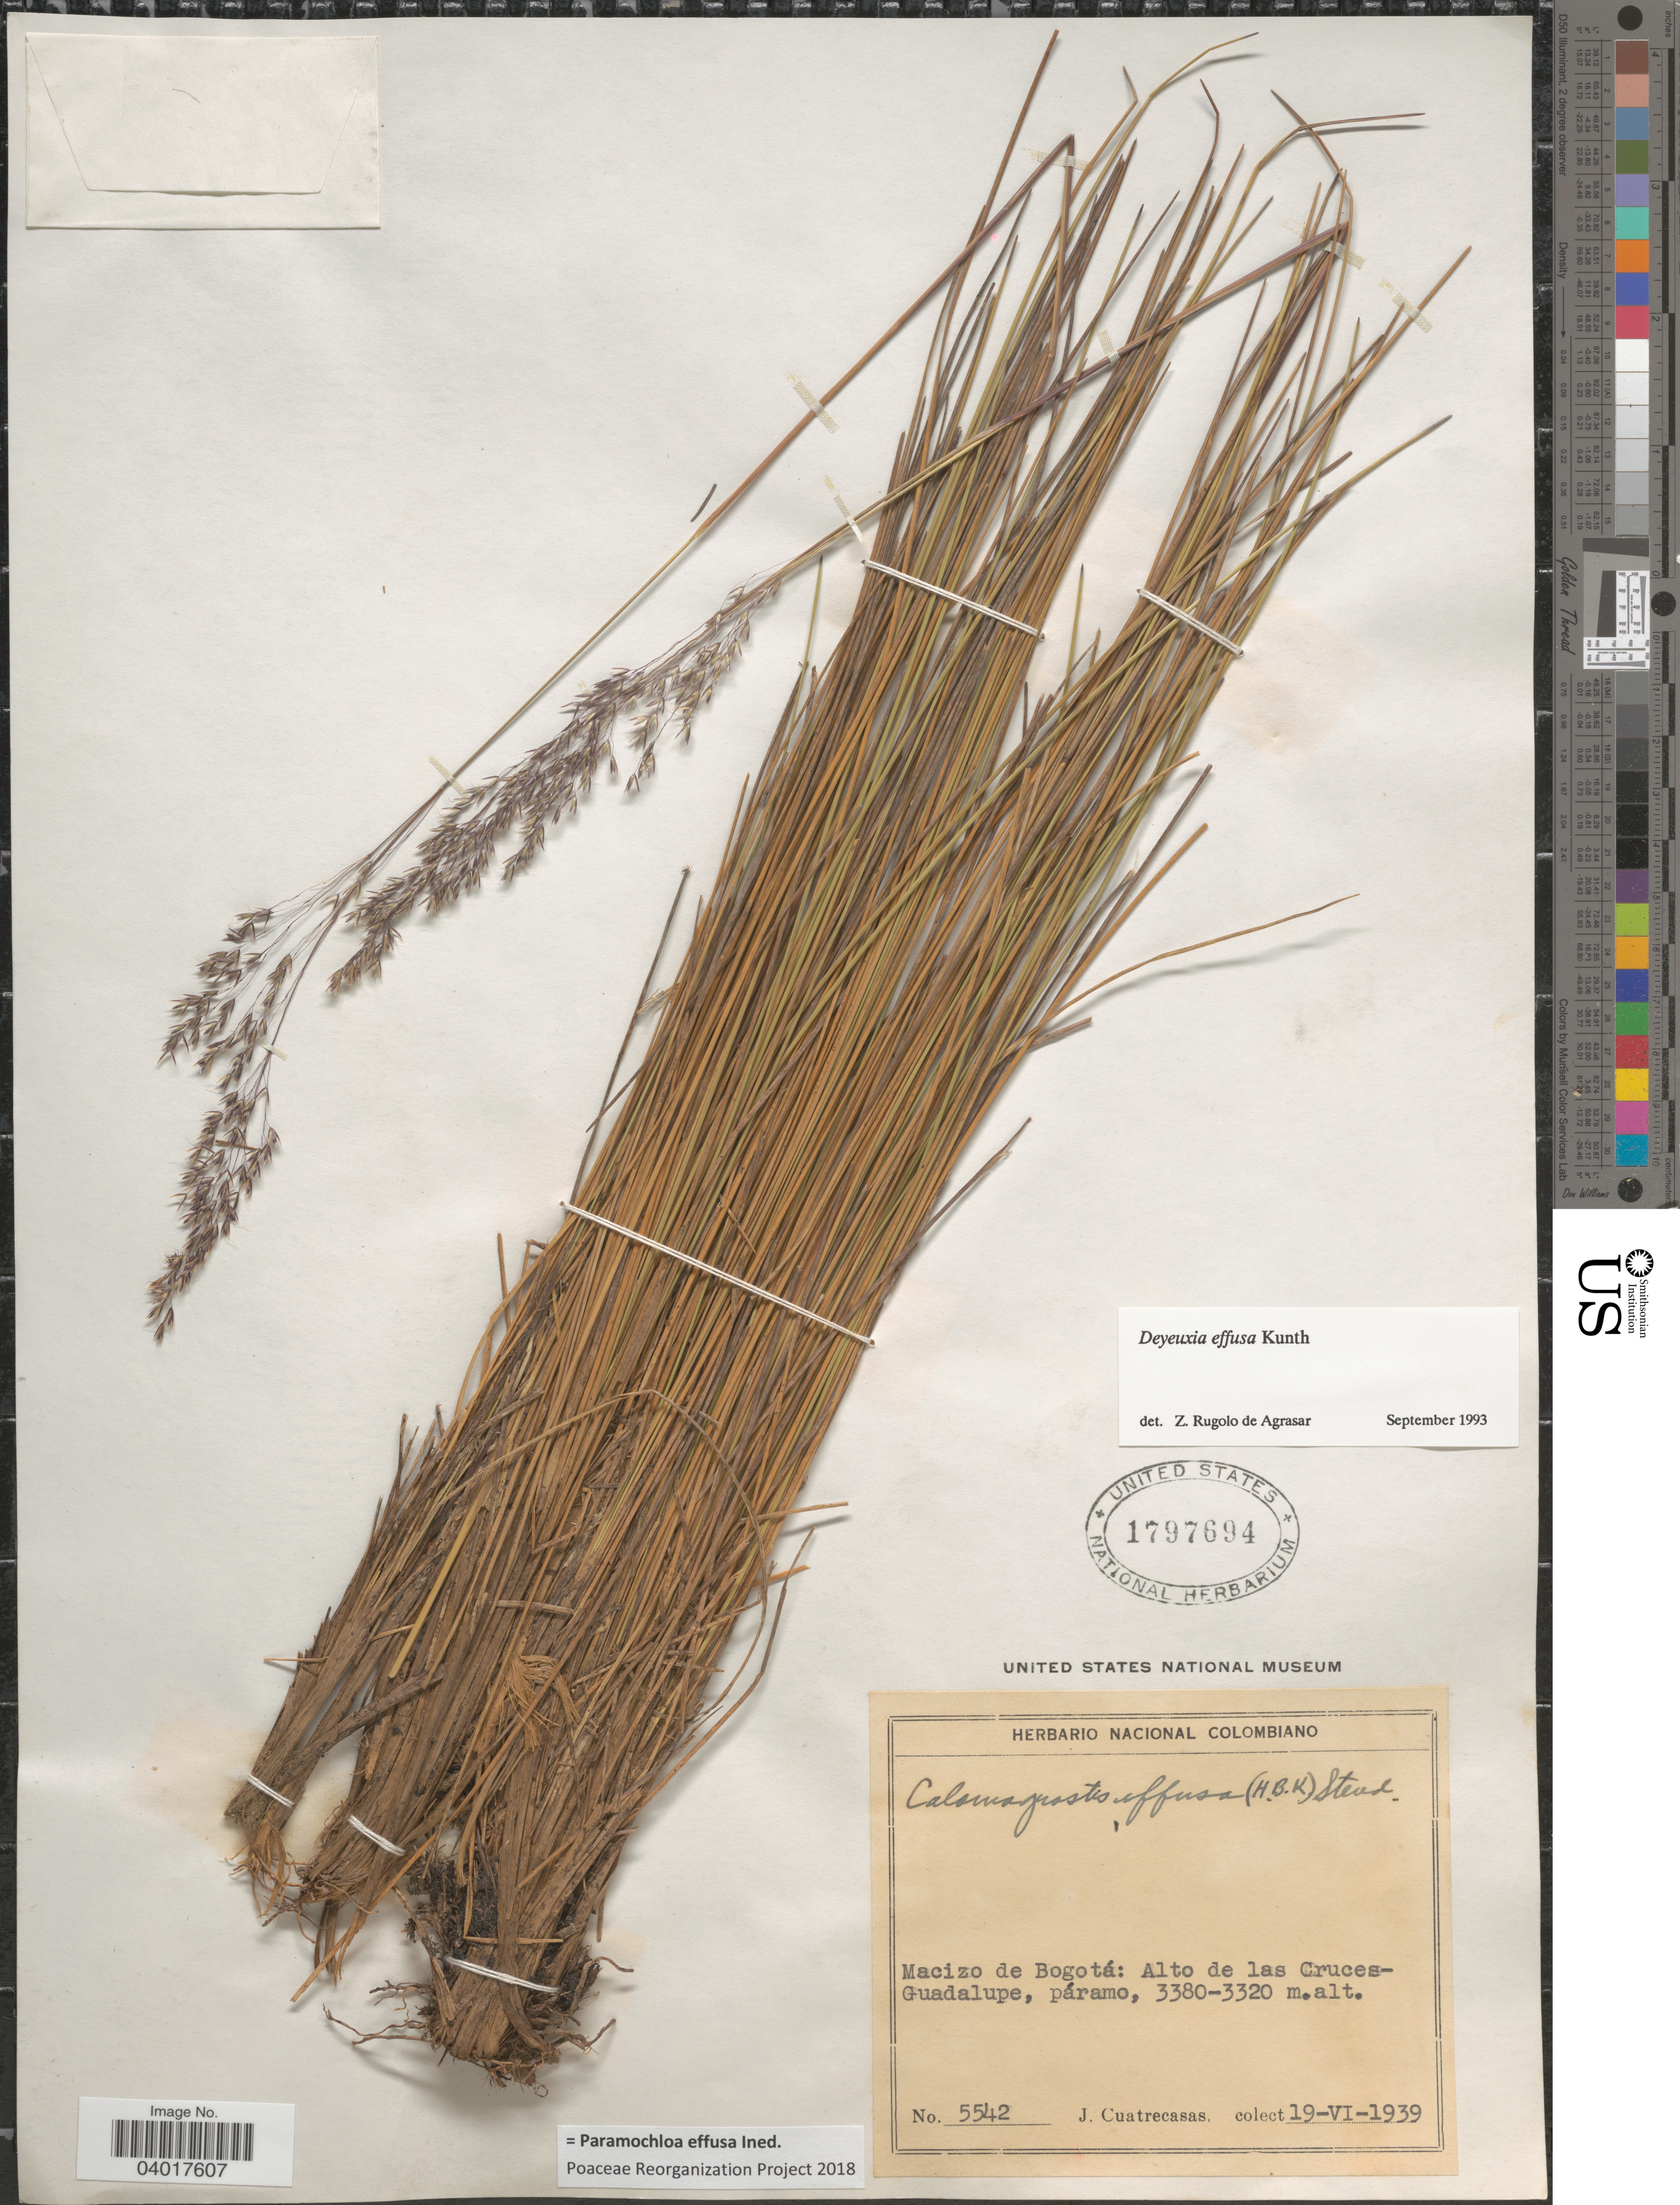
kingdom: Plantae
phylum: Tracheophyta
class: Liliopsida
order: Poales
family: Poaceae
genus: Paramochloa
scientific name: Paramochloa effusa ined.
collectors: J. Cuatrecasas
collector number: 5542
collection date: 1939-06-19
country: Colombia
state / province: Bogota D.C.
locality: Macizo de Bogotá: Alto de las Cruces-Guadalupe, páramo.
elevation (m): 3320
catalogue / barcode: US 1797694